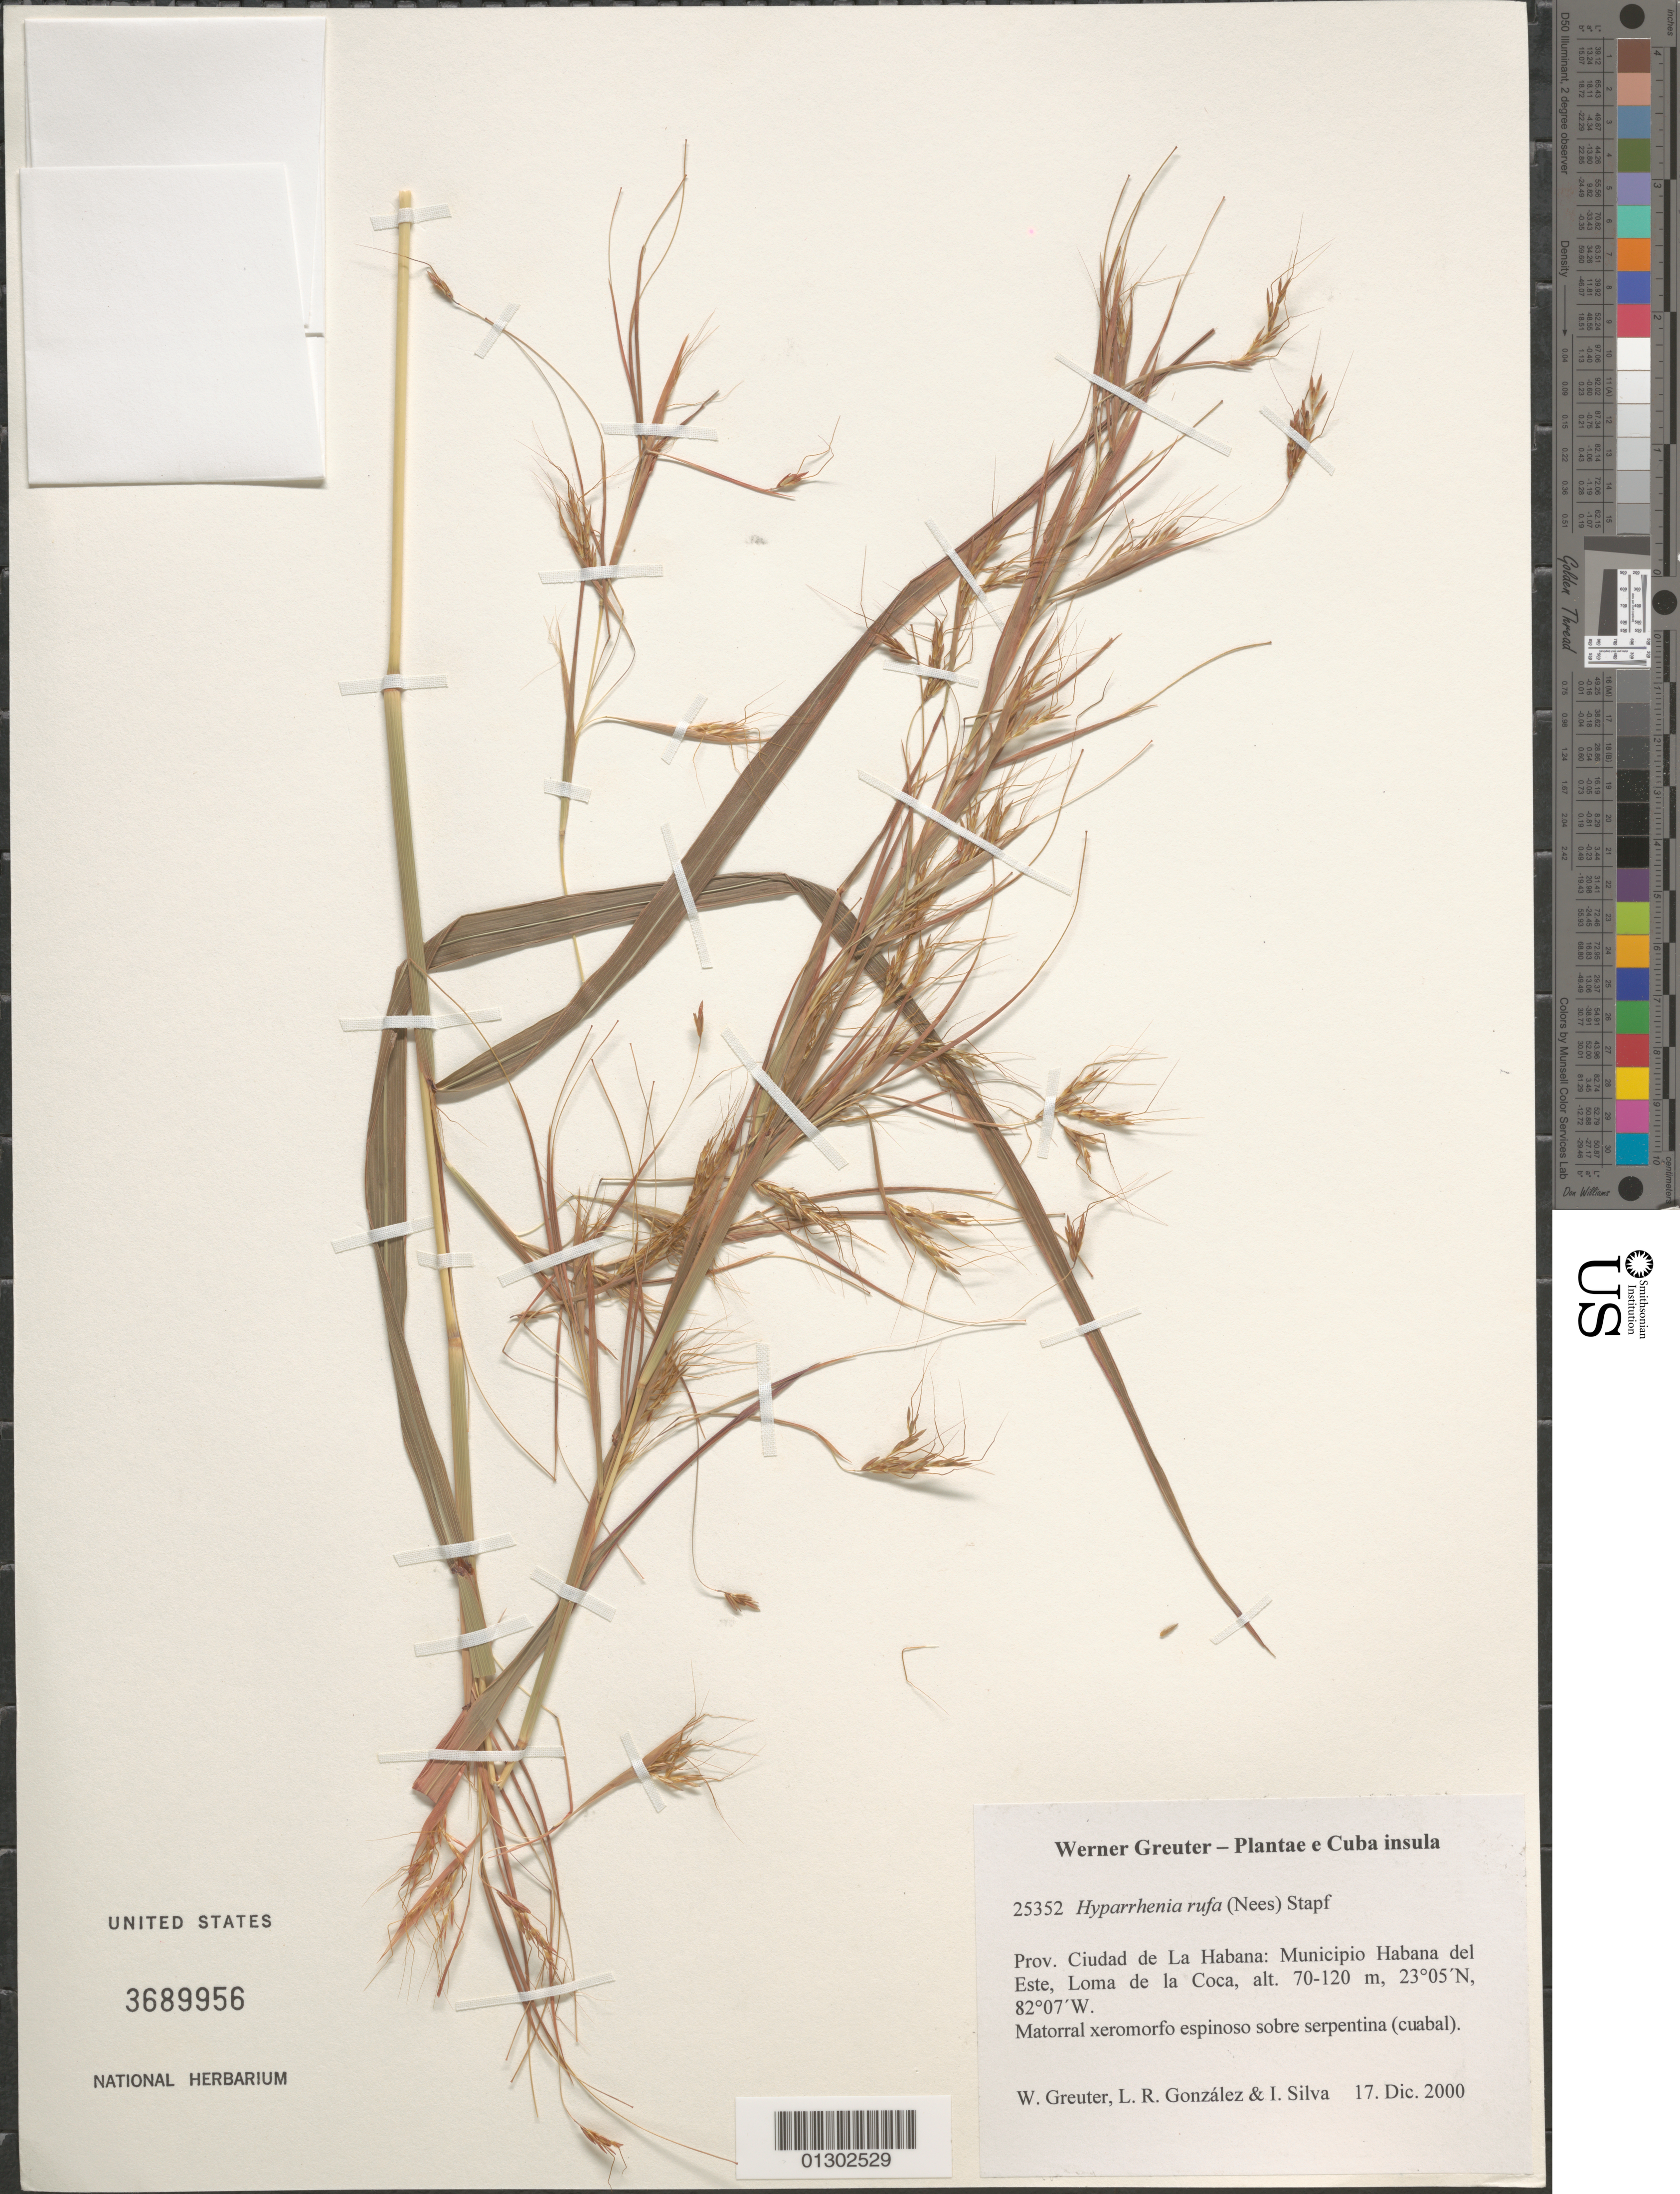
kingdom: Plantae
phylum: Tracheophyta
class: Liliopsida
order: Poales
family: Poaceae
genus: Hyparrhenia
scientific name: Hyparrhenia rufa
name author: (Nees) Stapf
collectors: W. R. Greuter, L. Gonzalez & I. Silva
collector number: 25352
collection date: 2000-12-17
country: Cuba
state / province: La Habana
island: Cuba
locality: Municipio Habana del Este, Loma de la Coca.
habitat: Matorral xeromorfo espinoso sobre serpentina (Cuabal).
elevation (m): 70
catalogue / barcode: US 3689956